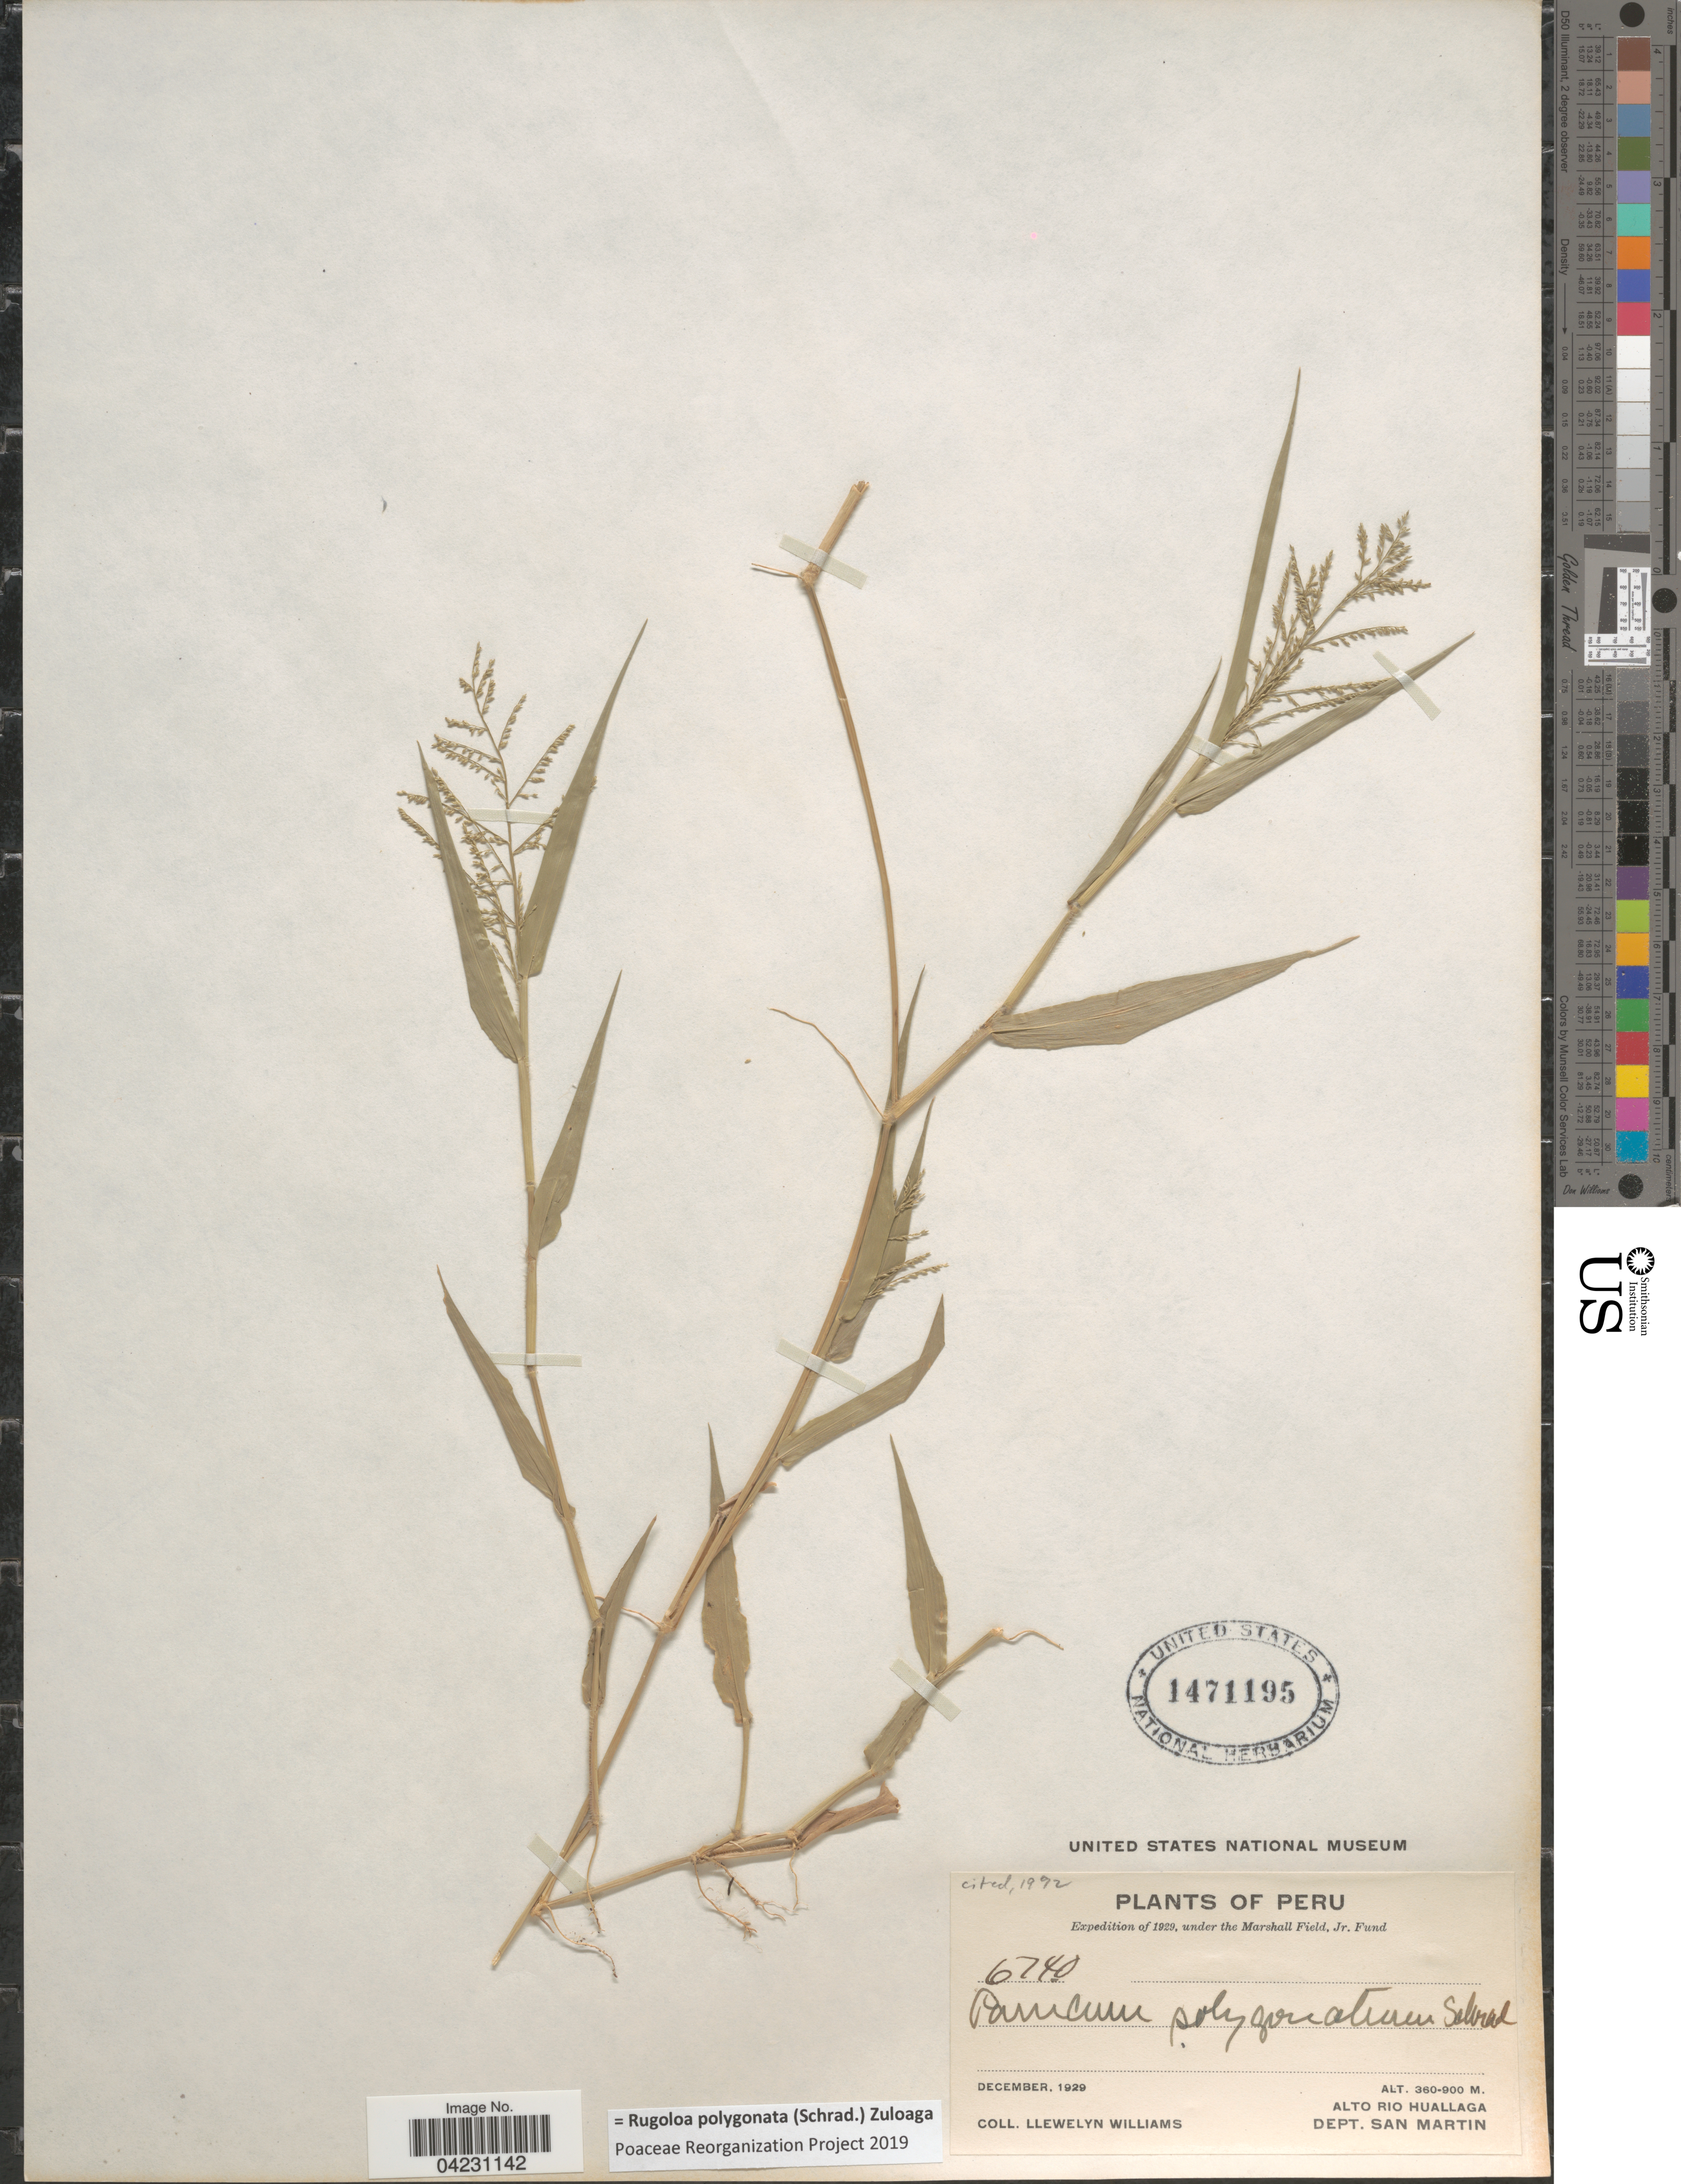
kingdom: Plantae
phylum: Tracheophyta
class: Liliopsida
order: Poales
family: Poaceae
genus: Rugoloa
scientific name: Rugoloa polygonata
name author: (Schrad.) Zuloaga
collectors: Ll. Williams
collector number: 6740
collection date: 1929-12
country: Peru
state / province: San Martín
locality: Expedition of 1929. Alto Rio Huallaga. Dept. San Martin.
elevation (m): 360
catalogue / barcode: US 1471195